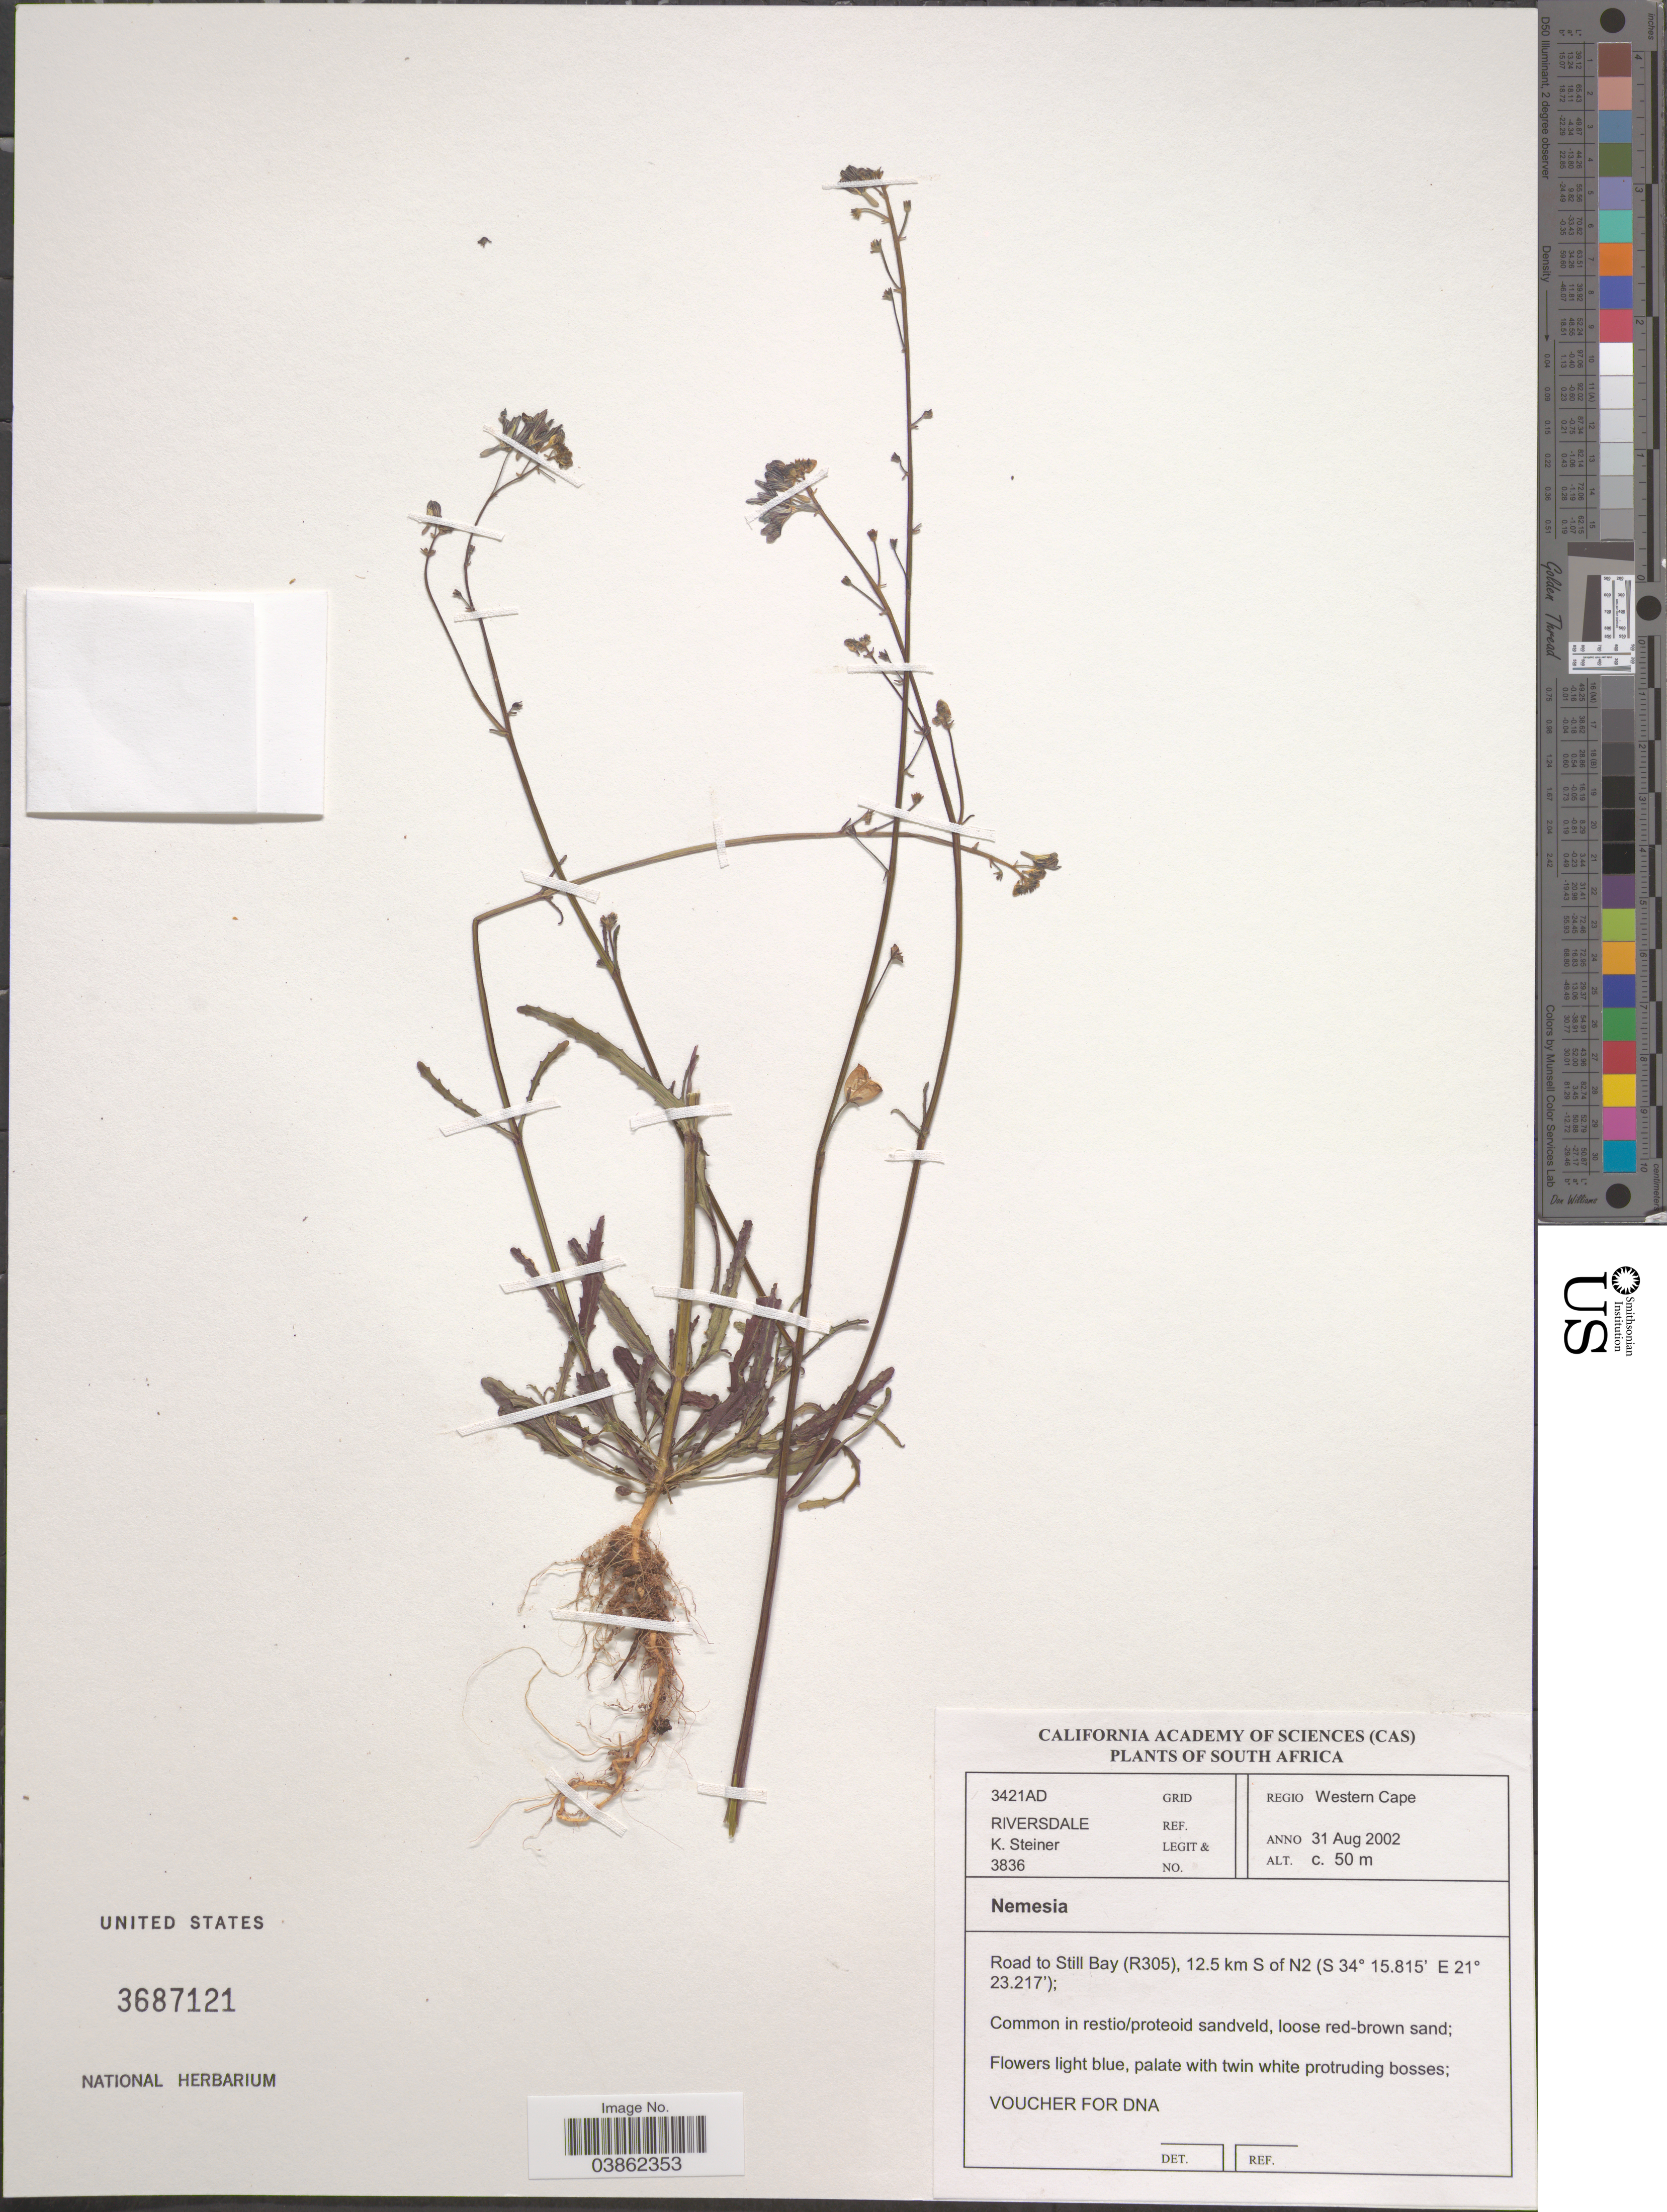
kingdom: Plantae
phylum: Tracheophyta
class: Magnoliopsida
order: Lamiales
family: Scrophulariaceae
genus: Nemesia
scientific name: Nemesia sp.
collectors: K. Steiner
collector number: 3836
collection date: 2002-08-31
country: South Africa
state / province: Western Cape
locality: Grid Ref. 3421AD. Riversdale. Regio Western Cape. Road to Still Bay (R305), 12.5 km S of N2.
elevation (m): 50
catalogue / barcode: US 3687121